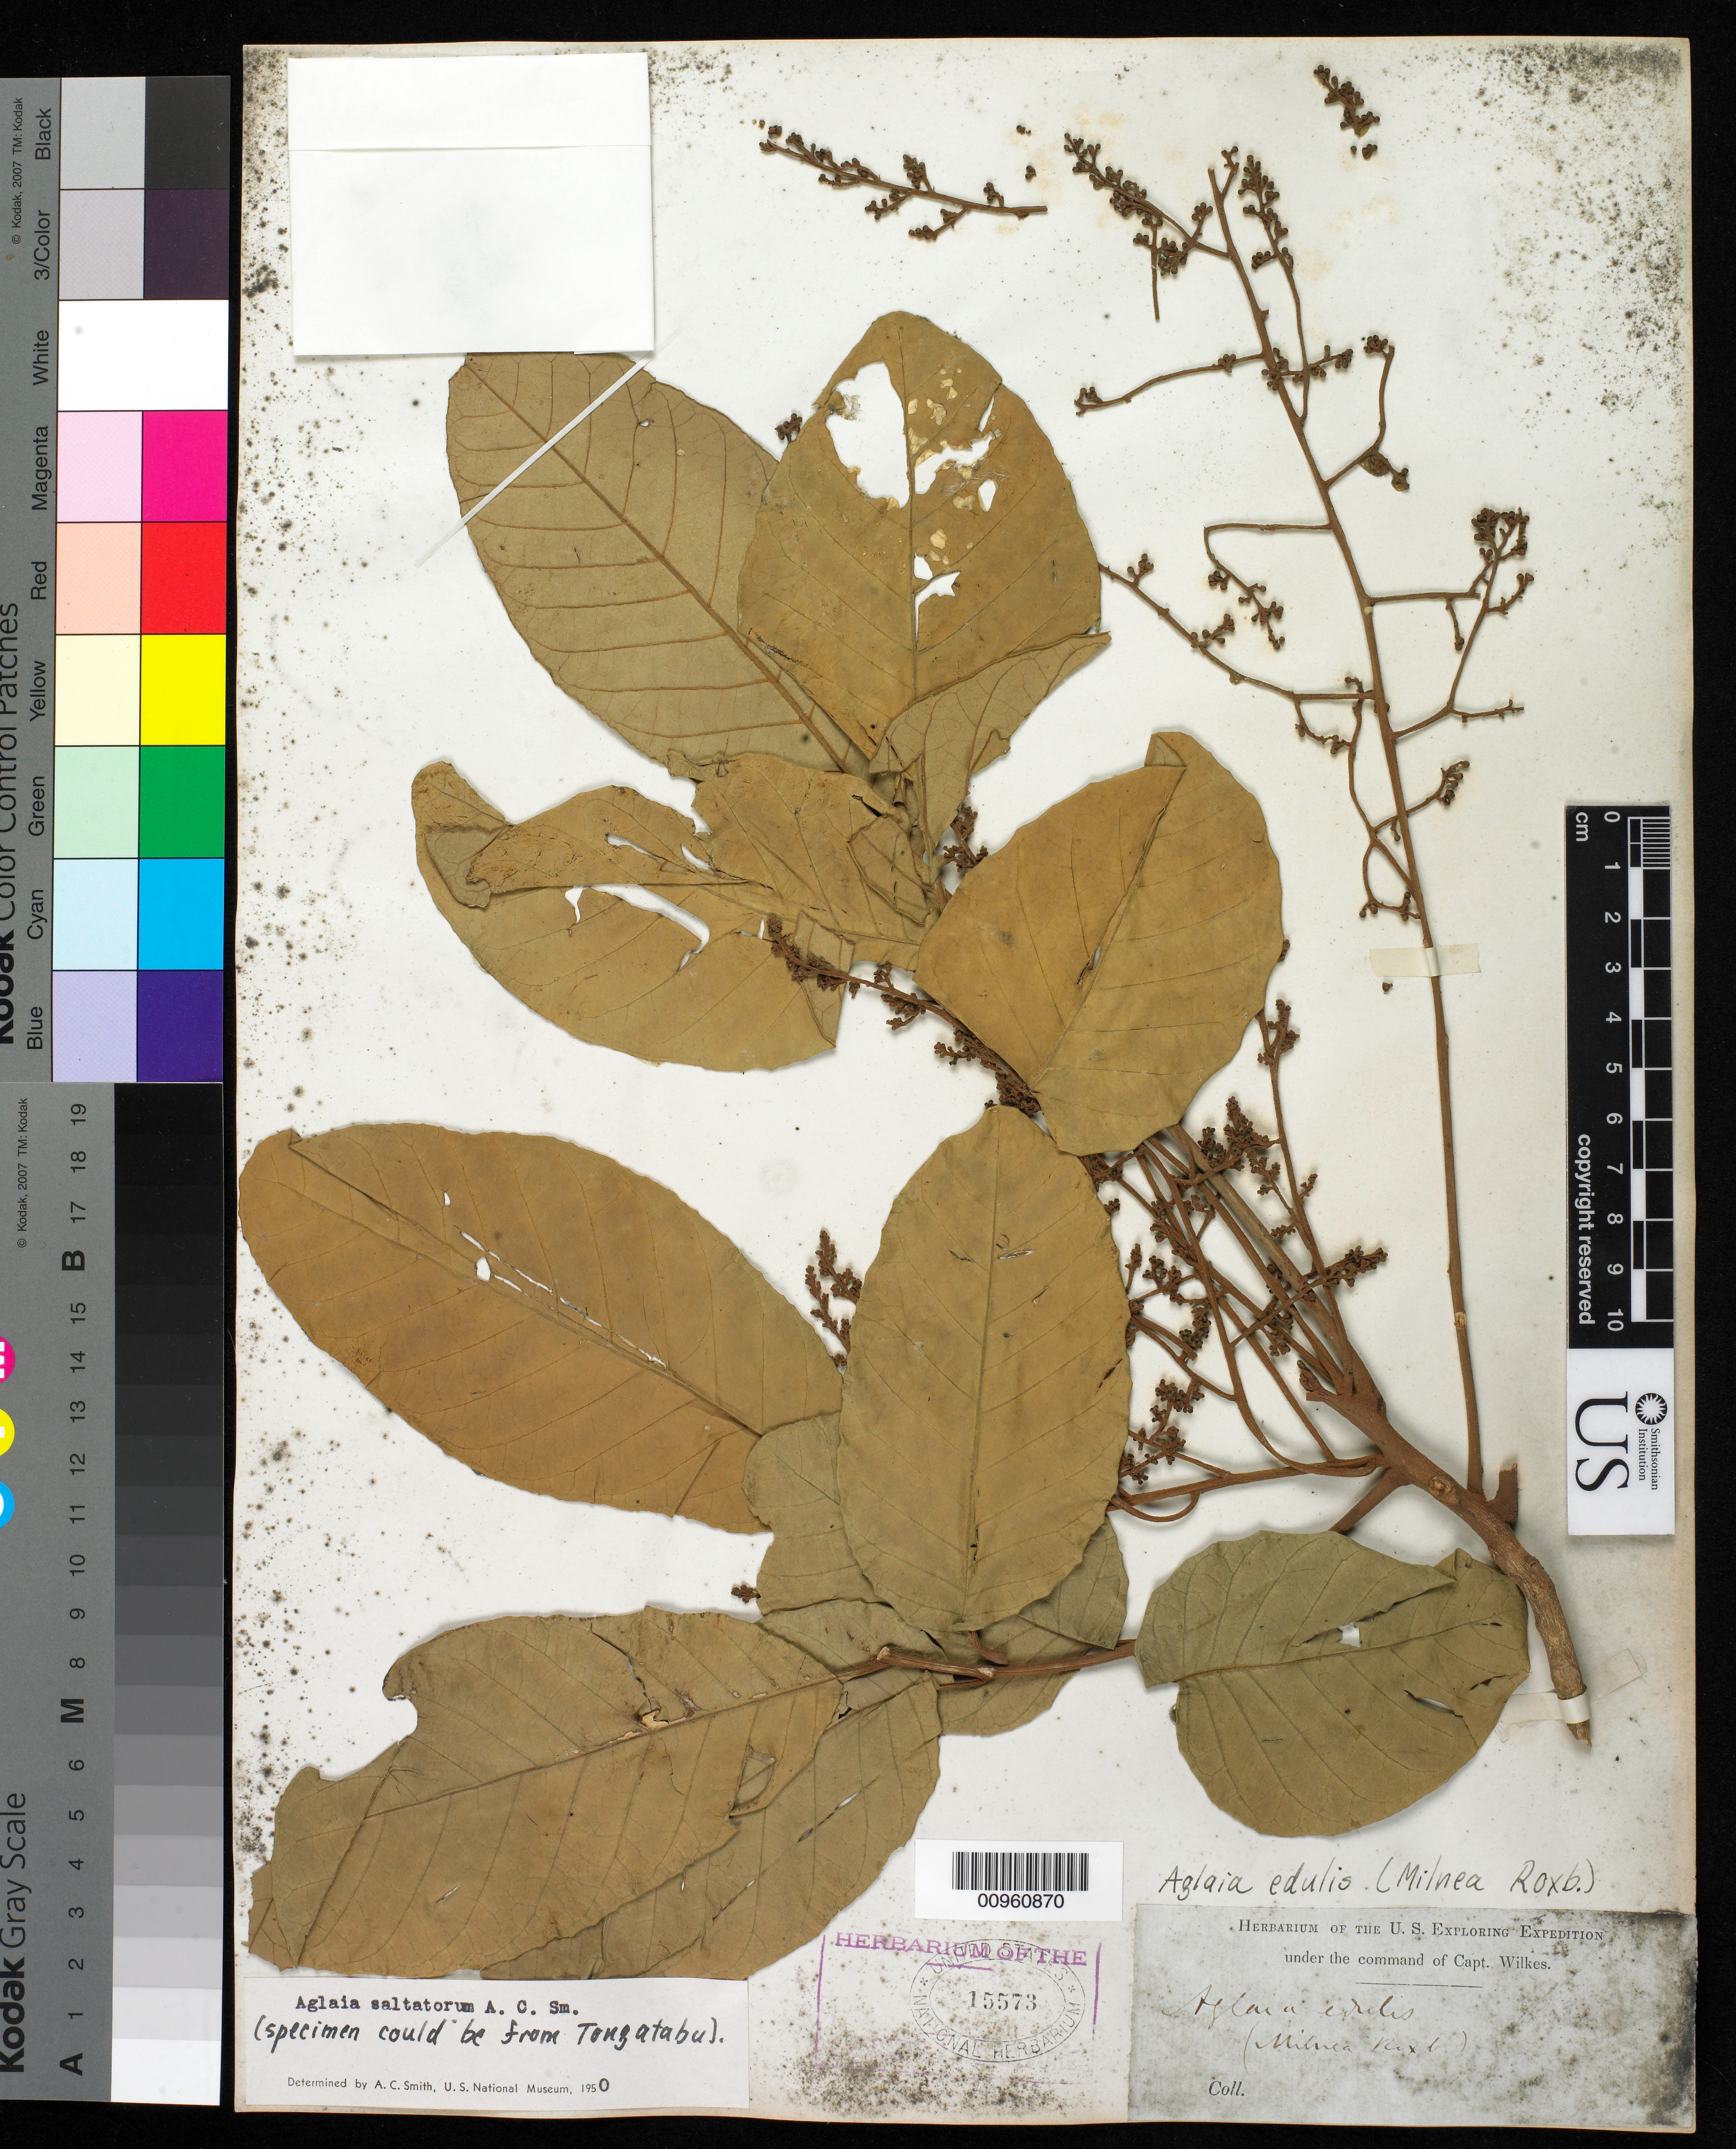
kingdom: Plantae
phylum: Tracheophyta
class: Magnoliopsida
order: Sapindales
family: Meliaceae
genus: Aglaia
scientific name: Aglaia saltatorum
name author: A.C. Sm.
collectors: Wilkes Explor. Exped.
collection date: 1838/1842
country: Tonga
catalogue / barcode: US 15573